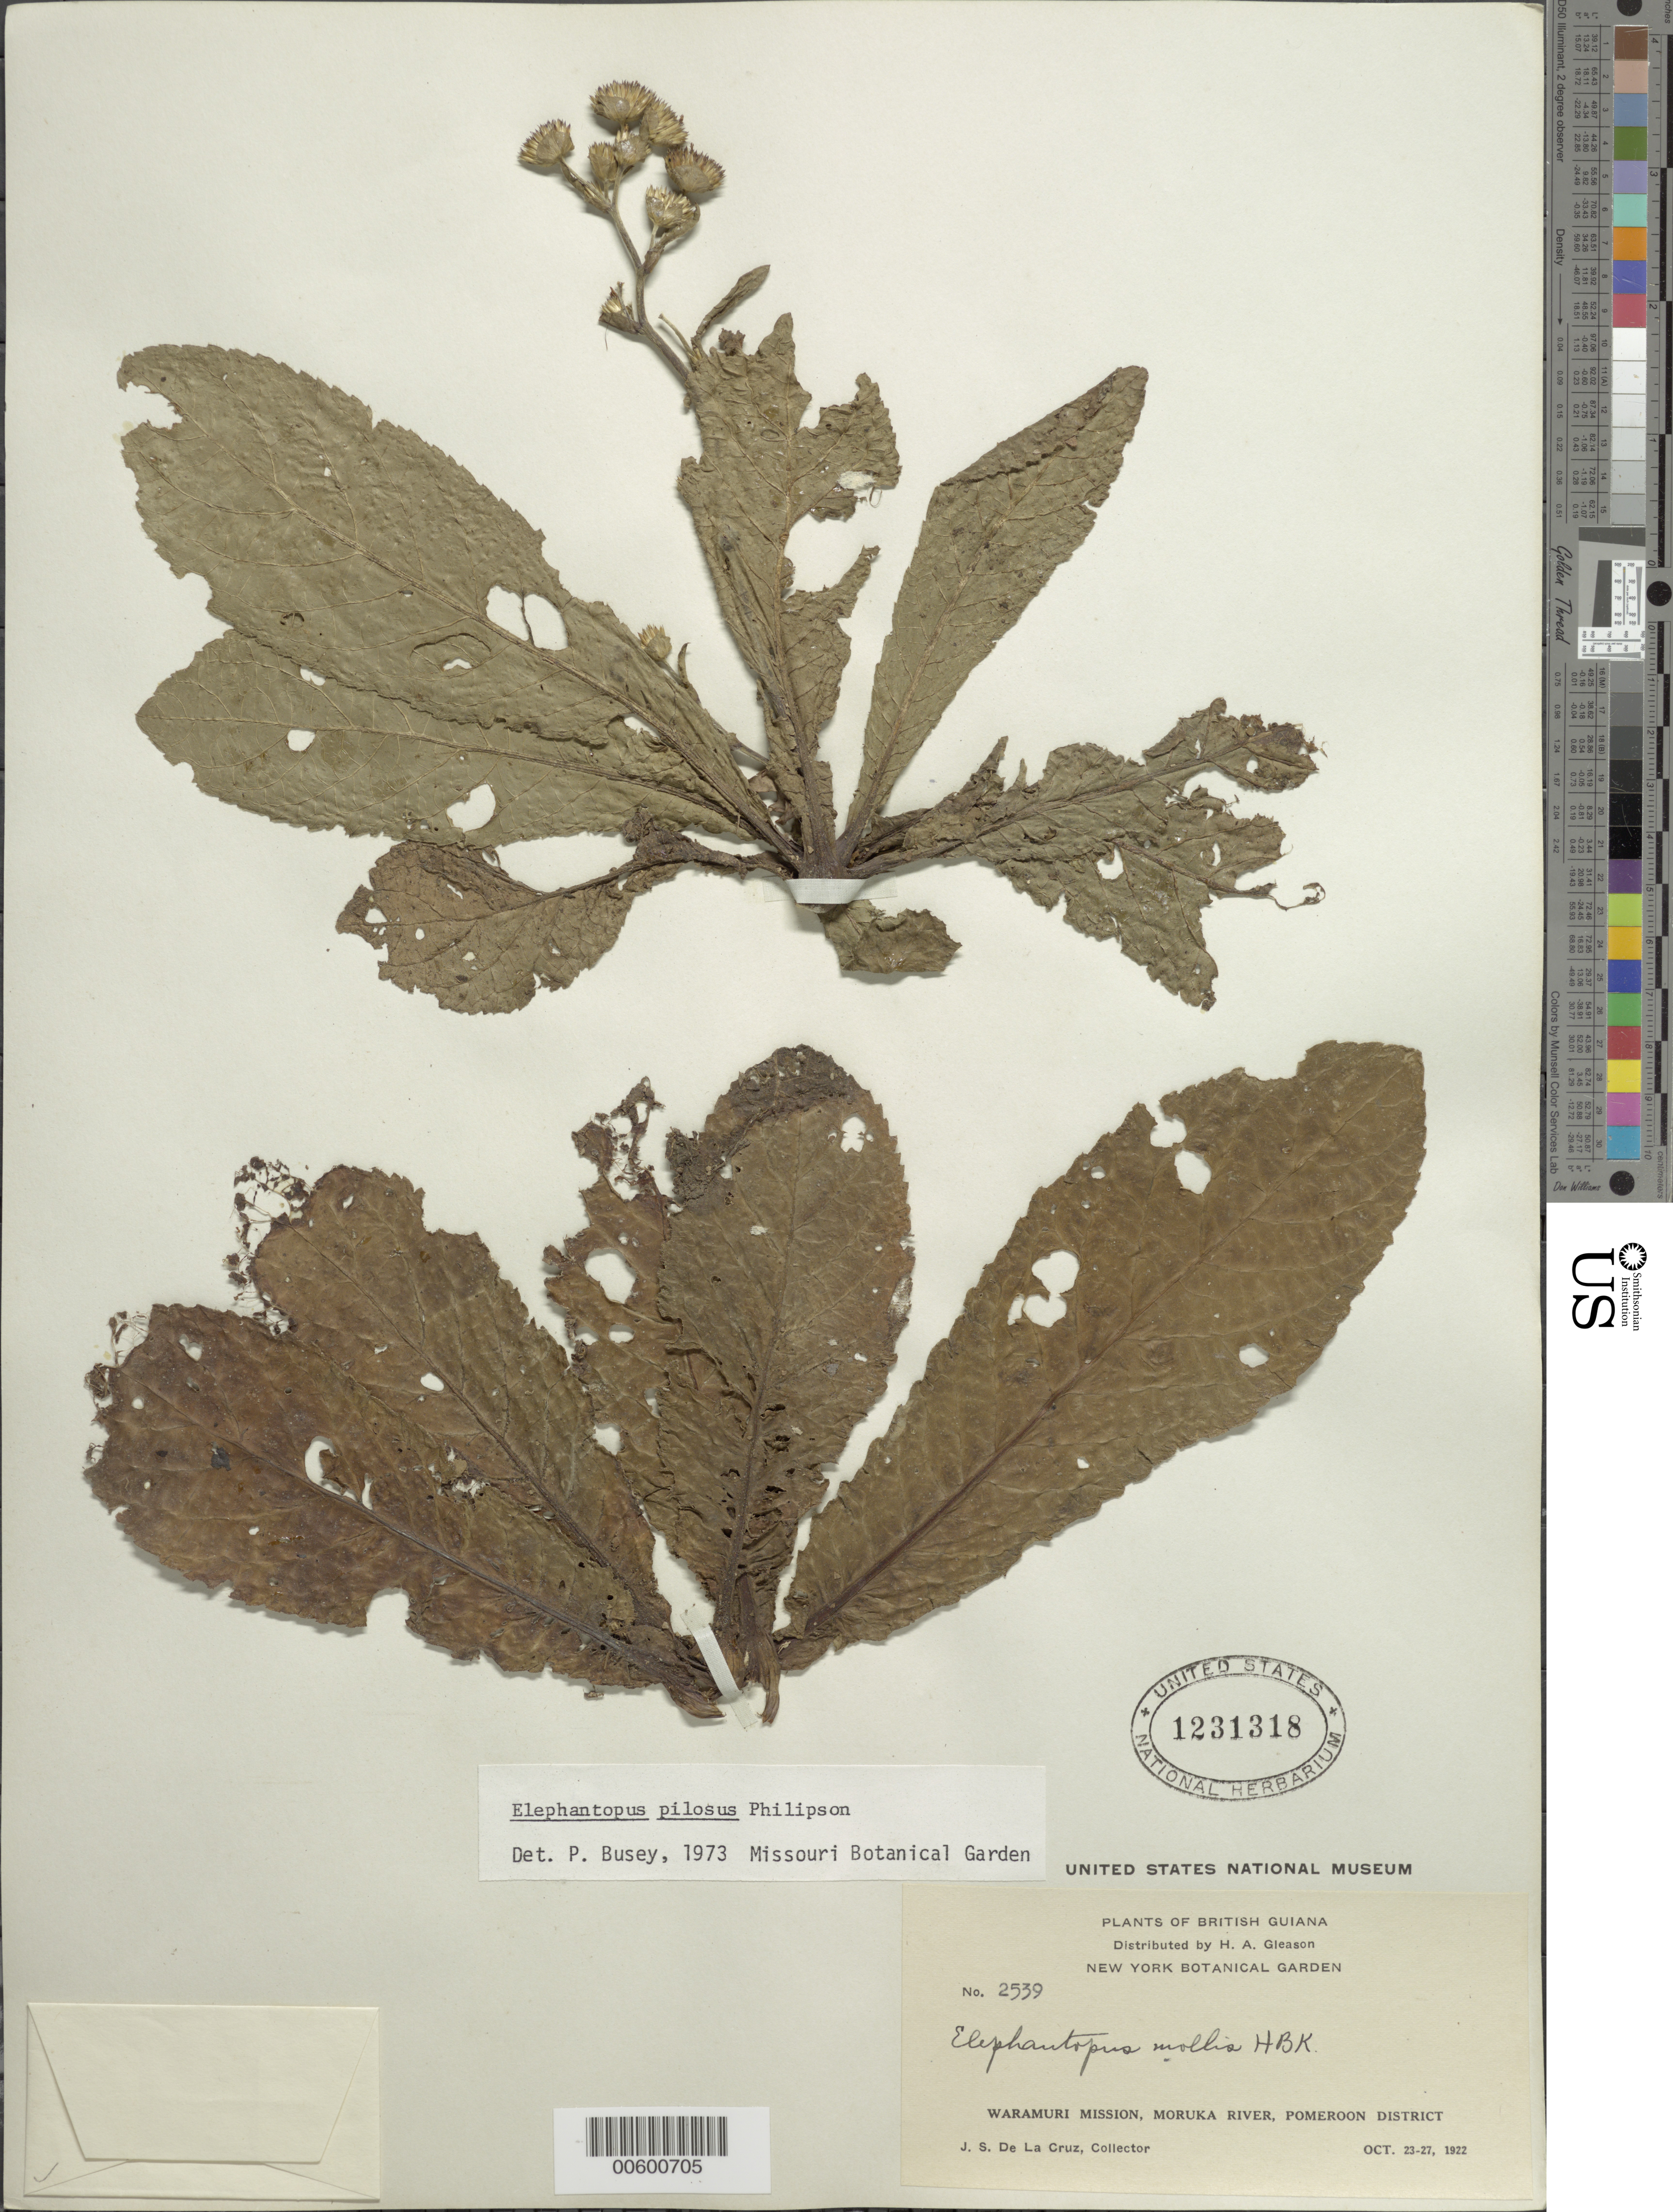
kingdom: Plantae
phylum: Tracheophyta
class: Magnoliopsida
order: Asterales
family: Asteraceae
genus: Elephantopus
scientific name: Elephantopus mollis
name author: Kunth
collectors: J. S. de la Cruz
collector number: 2539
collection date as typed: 23-Oct-22 to 27-Oct-22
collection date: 1922-10-23/1922-10-27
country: Guyana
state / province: Pomeroon-Supenaam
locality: Waramuri Mission, Moruka R., Pomeroon Dist.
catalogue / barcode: US 1231318